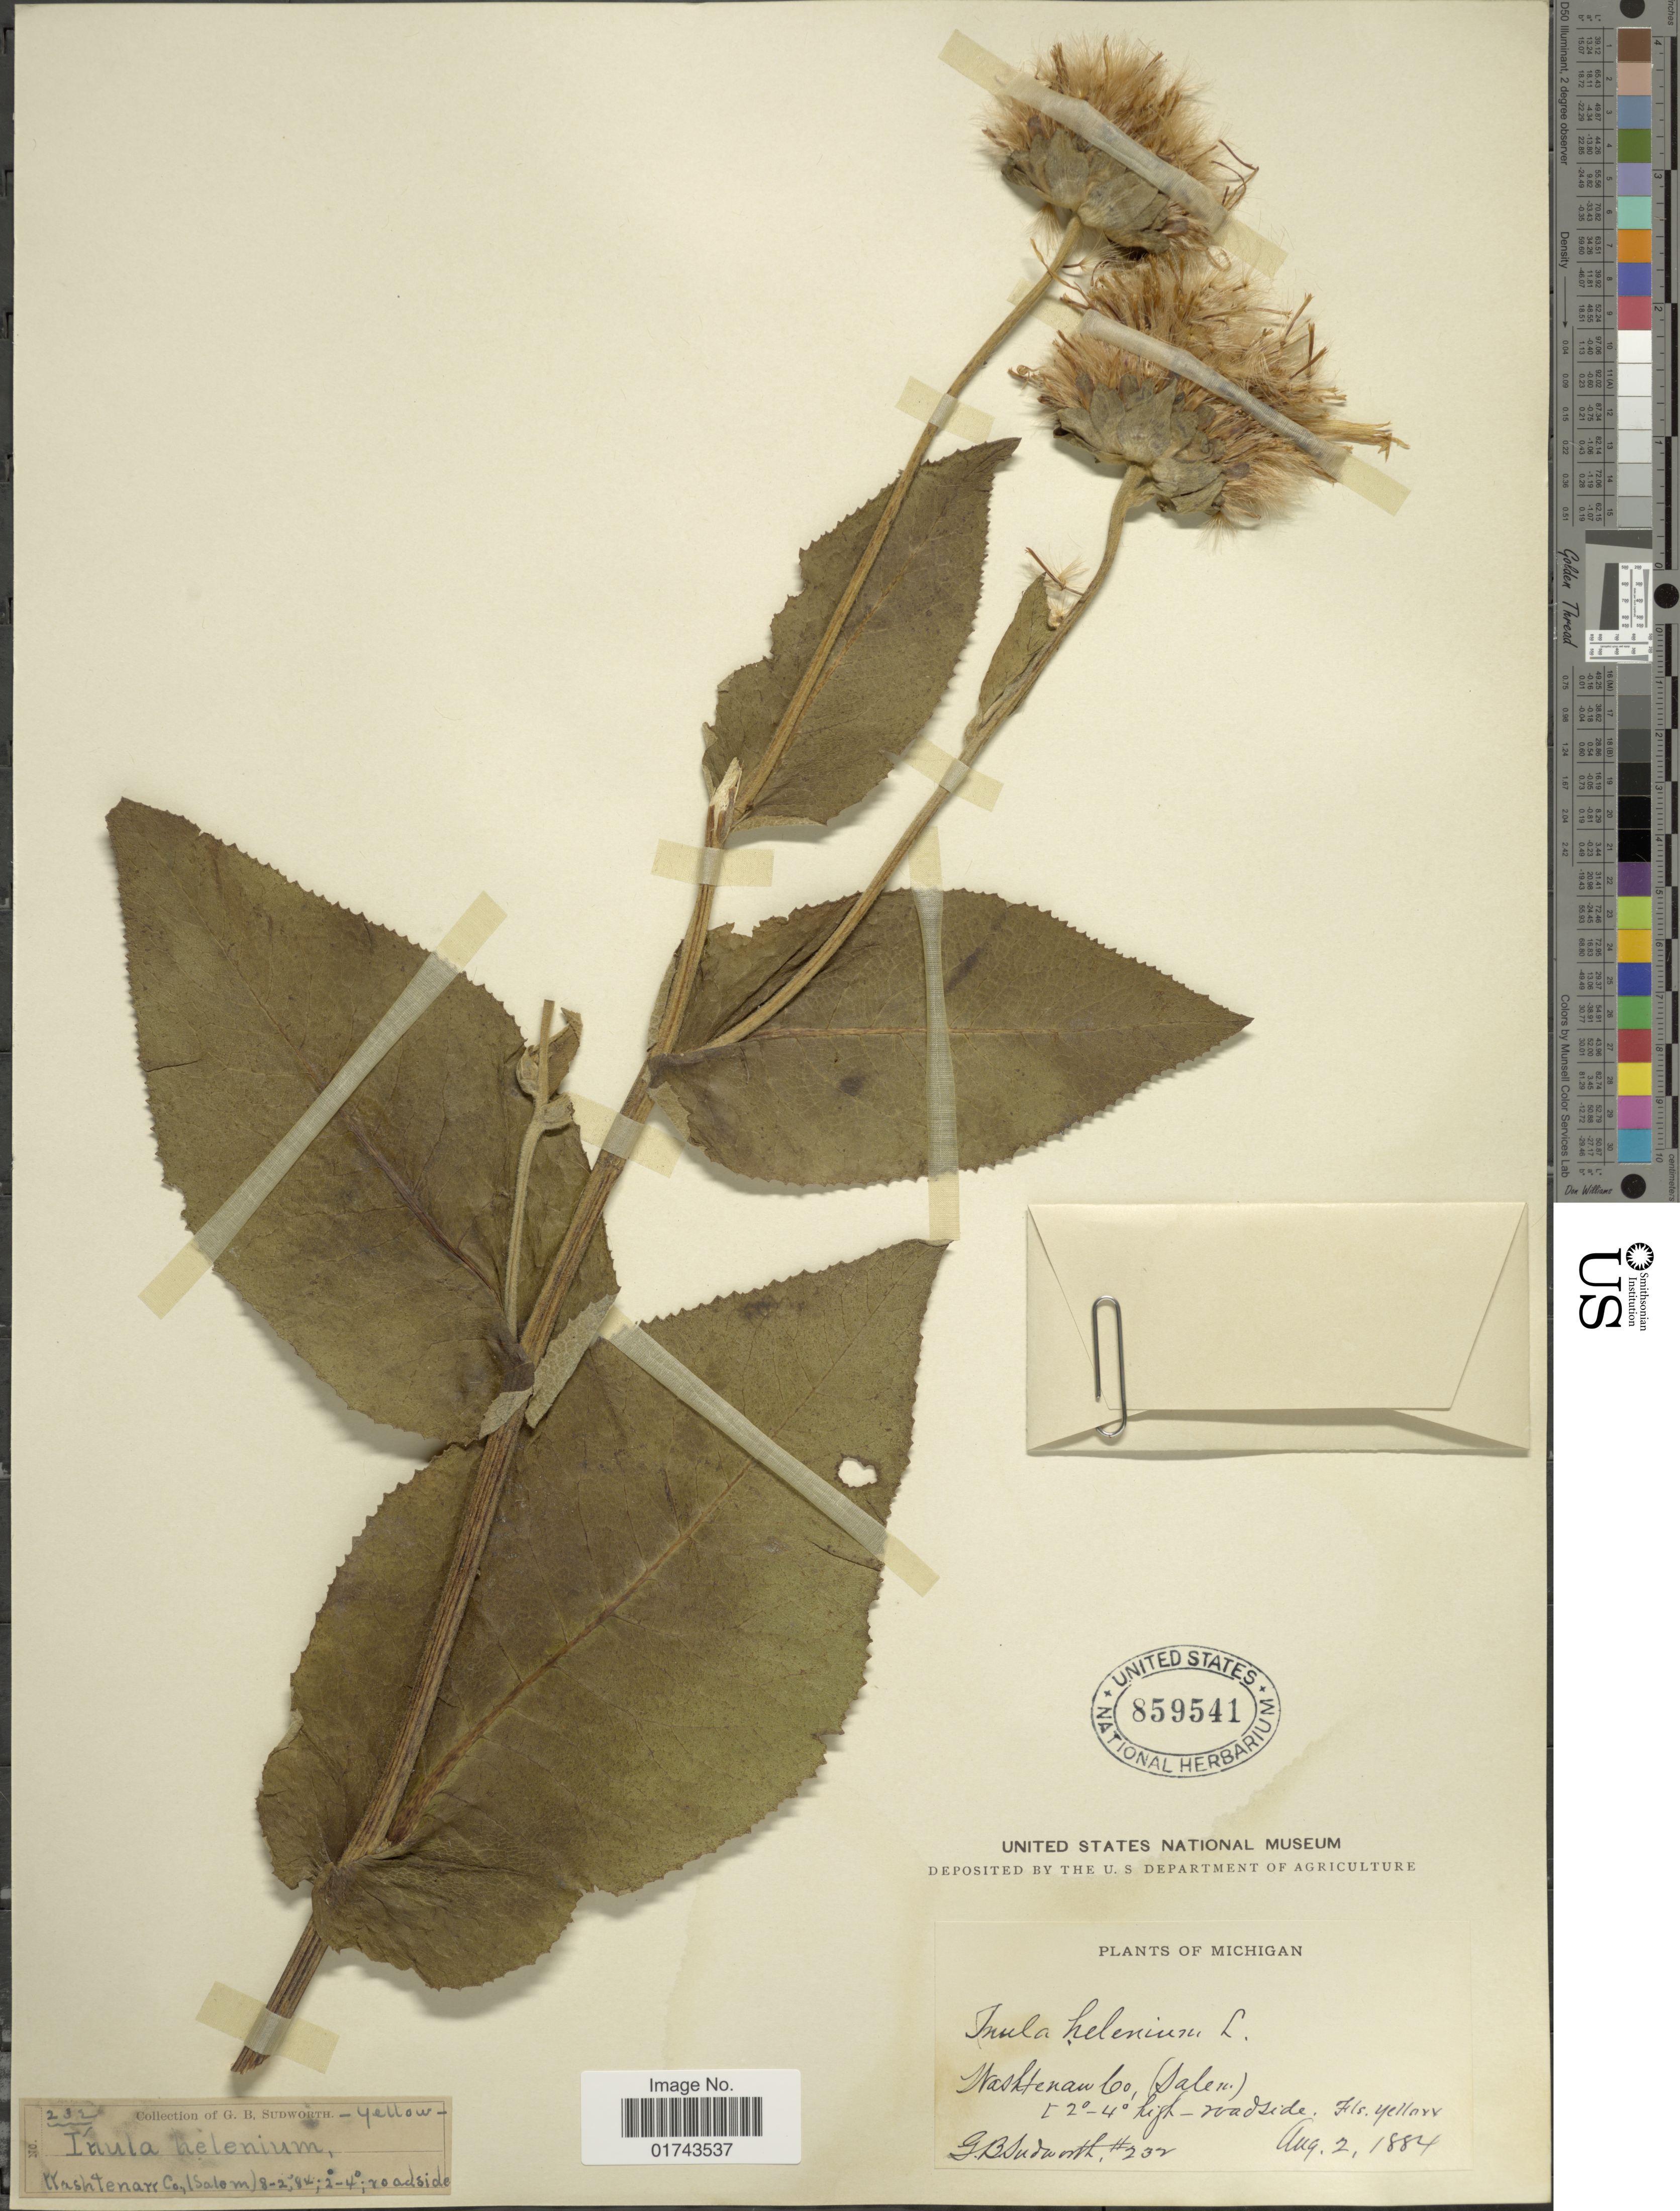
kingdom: Plantae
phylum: Tracheophyta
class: Magnoliopsida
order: Asterales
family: Asteraceae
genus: Inula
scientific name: Inula helenium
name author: L.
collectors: G. Bludworth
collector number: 232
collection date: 1884-08-02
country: United States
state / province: Michigan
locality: Wasktenaw Co. (Salem)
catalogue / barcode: US 859541